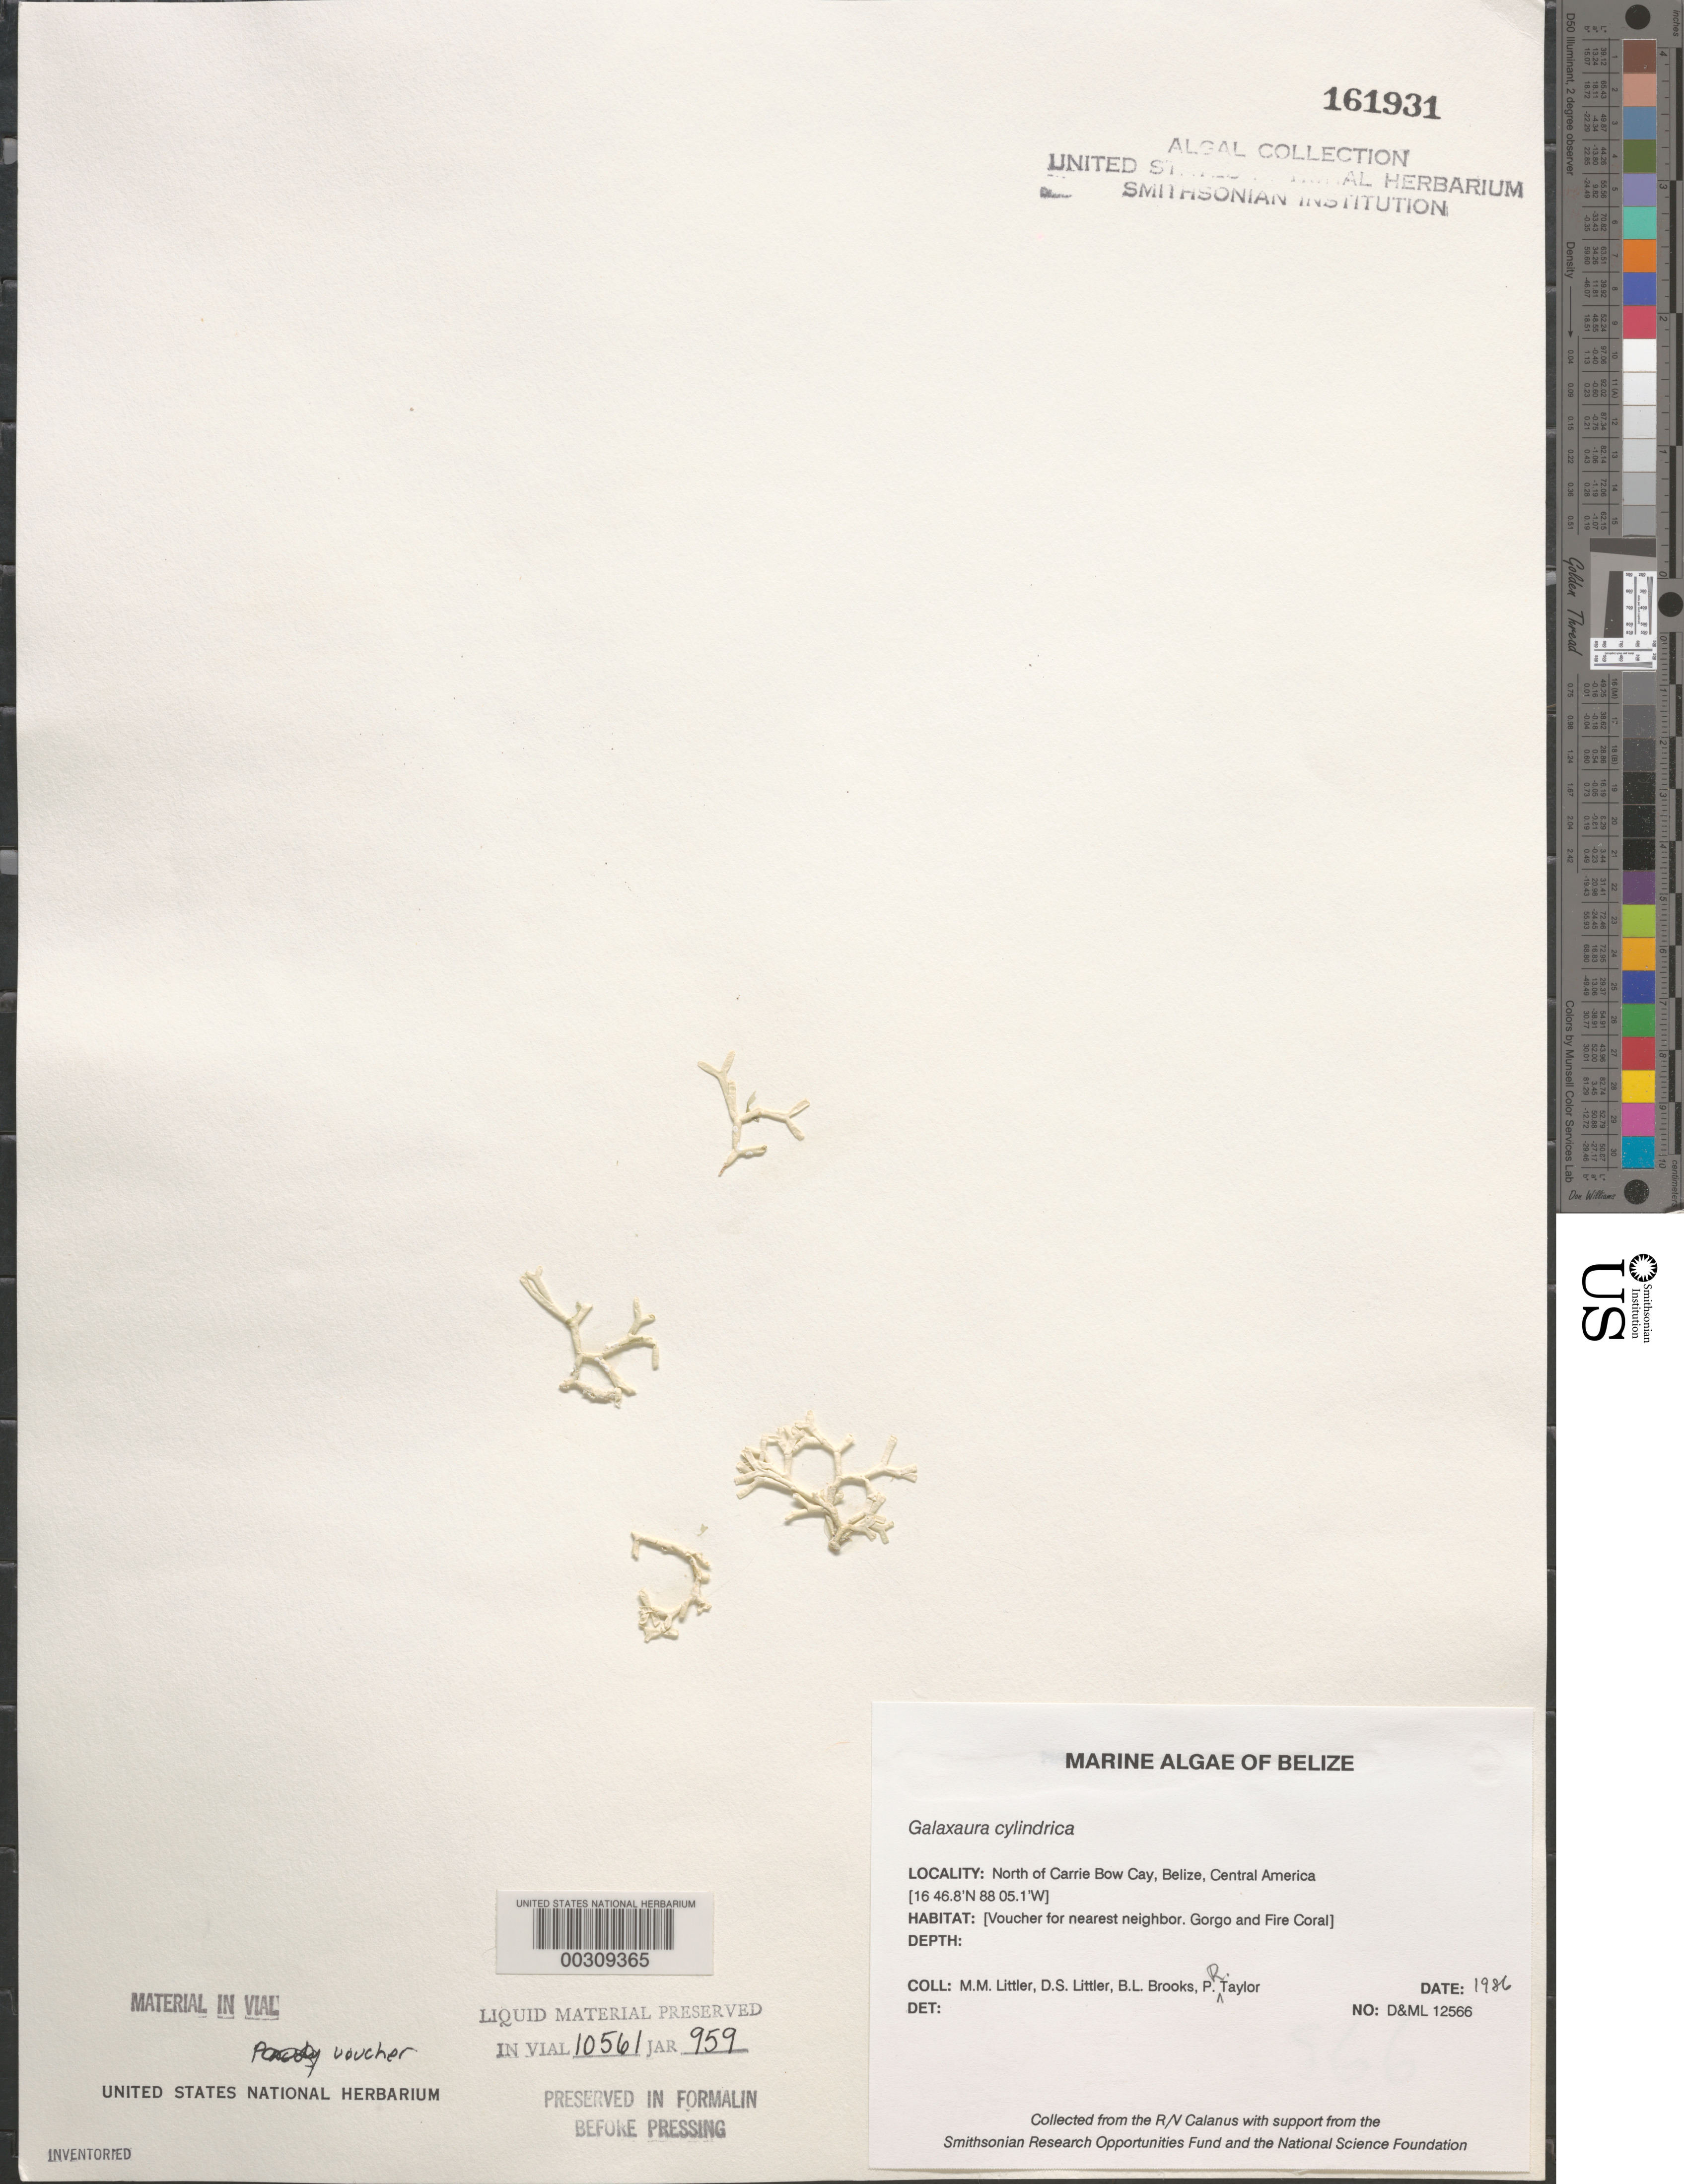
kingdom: Plantae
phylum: Rhodophyta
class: Florideophyceae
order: Nemaliales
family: Galaxauraceae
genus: Galaxaura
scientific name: Galaxaura rugosa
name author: (Ellis & Sol.) J.V.Lamouroux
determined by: Algae name updating Project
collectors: M. M. Littler, D. S. Littler, B. Brooks & P. R. Taylor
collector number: D&ML 12566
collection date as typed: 1986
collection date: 1986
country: Belize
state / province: Stann Creek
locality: North of Carrie Bow Cay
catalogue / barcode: US 161931